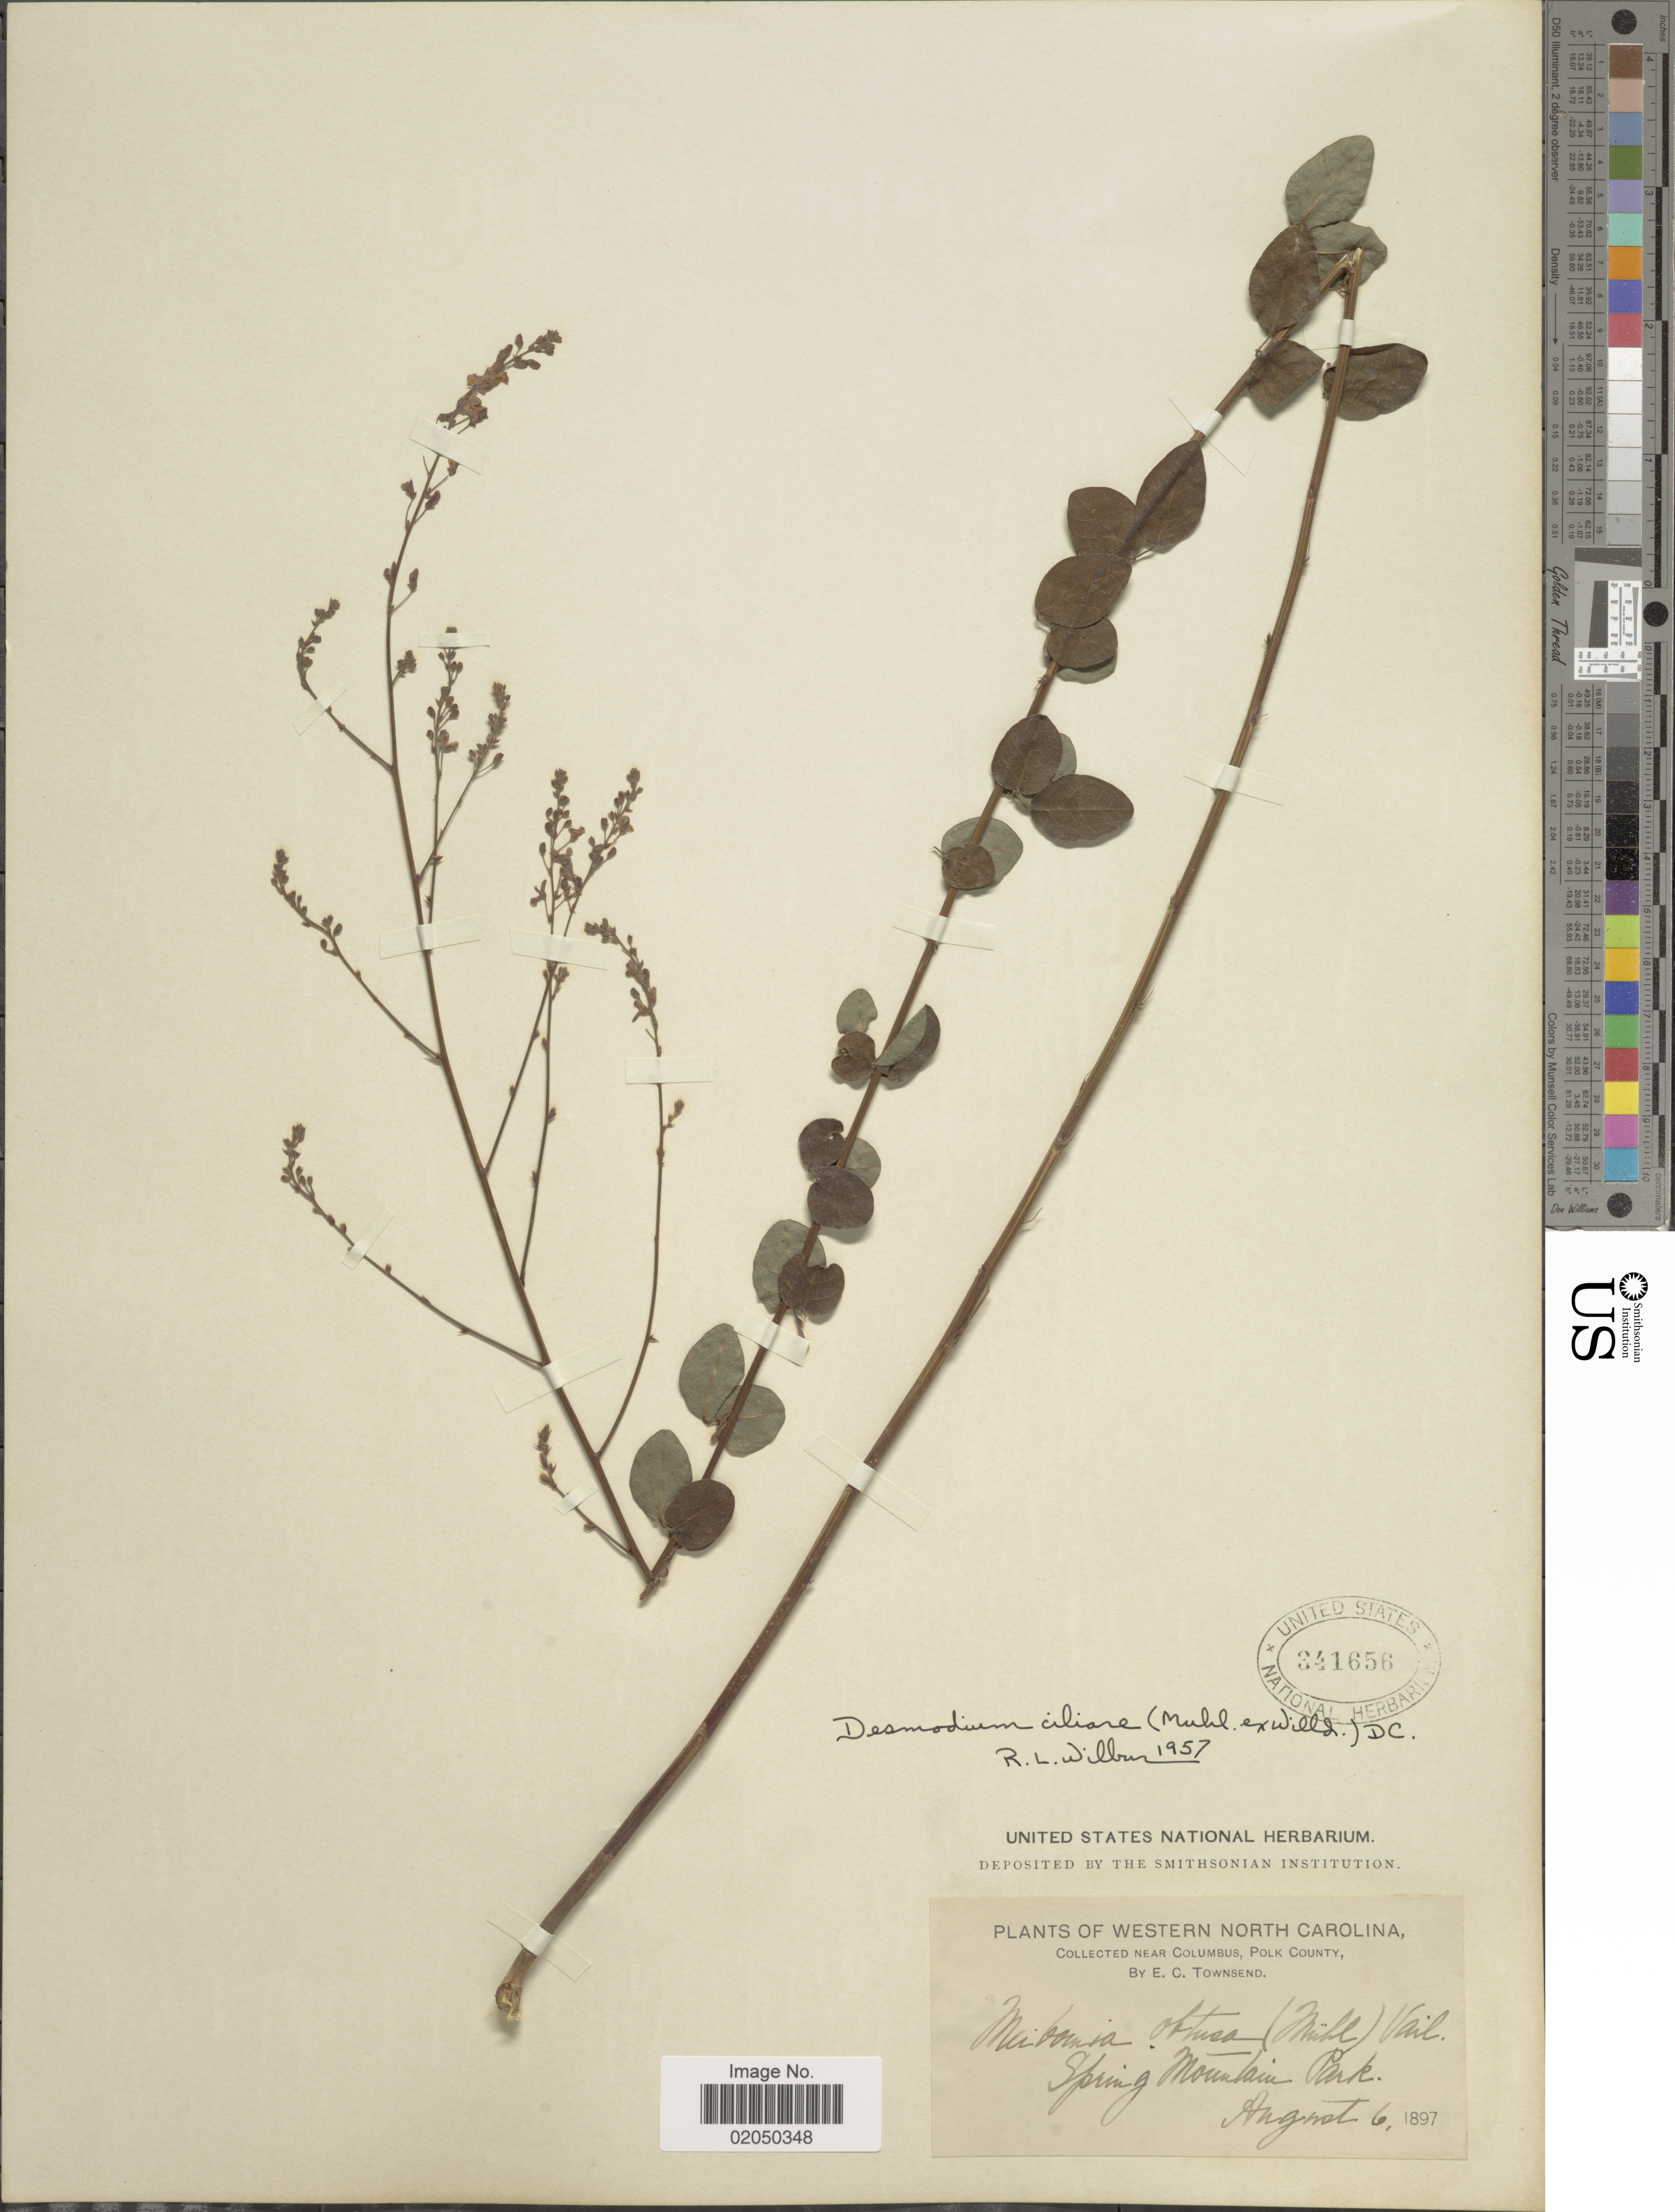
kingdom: Plantae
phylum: Tracheophyta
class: Magnoliopsida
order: Fabales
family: Fabaceae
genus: Desmodium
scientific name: Desmodium ciliare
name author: (Muhl. ex Willd.) DC.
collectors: E. C. Townsend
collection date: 1897-08-06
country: United States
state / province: North Carolina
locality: Western North Carolina, near Colombus, Polk County, Spring Mountain Park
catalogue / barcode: US 341656